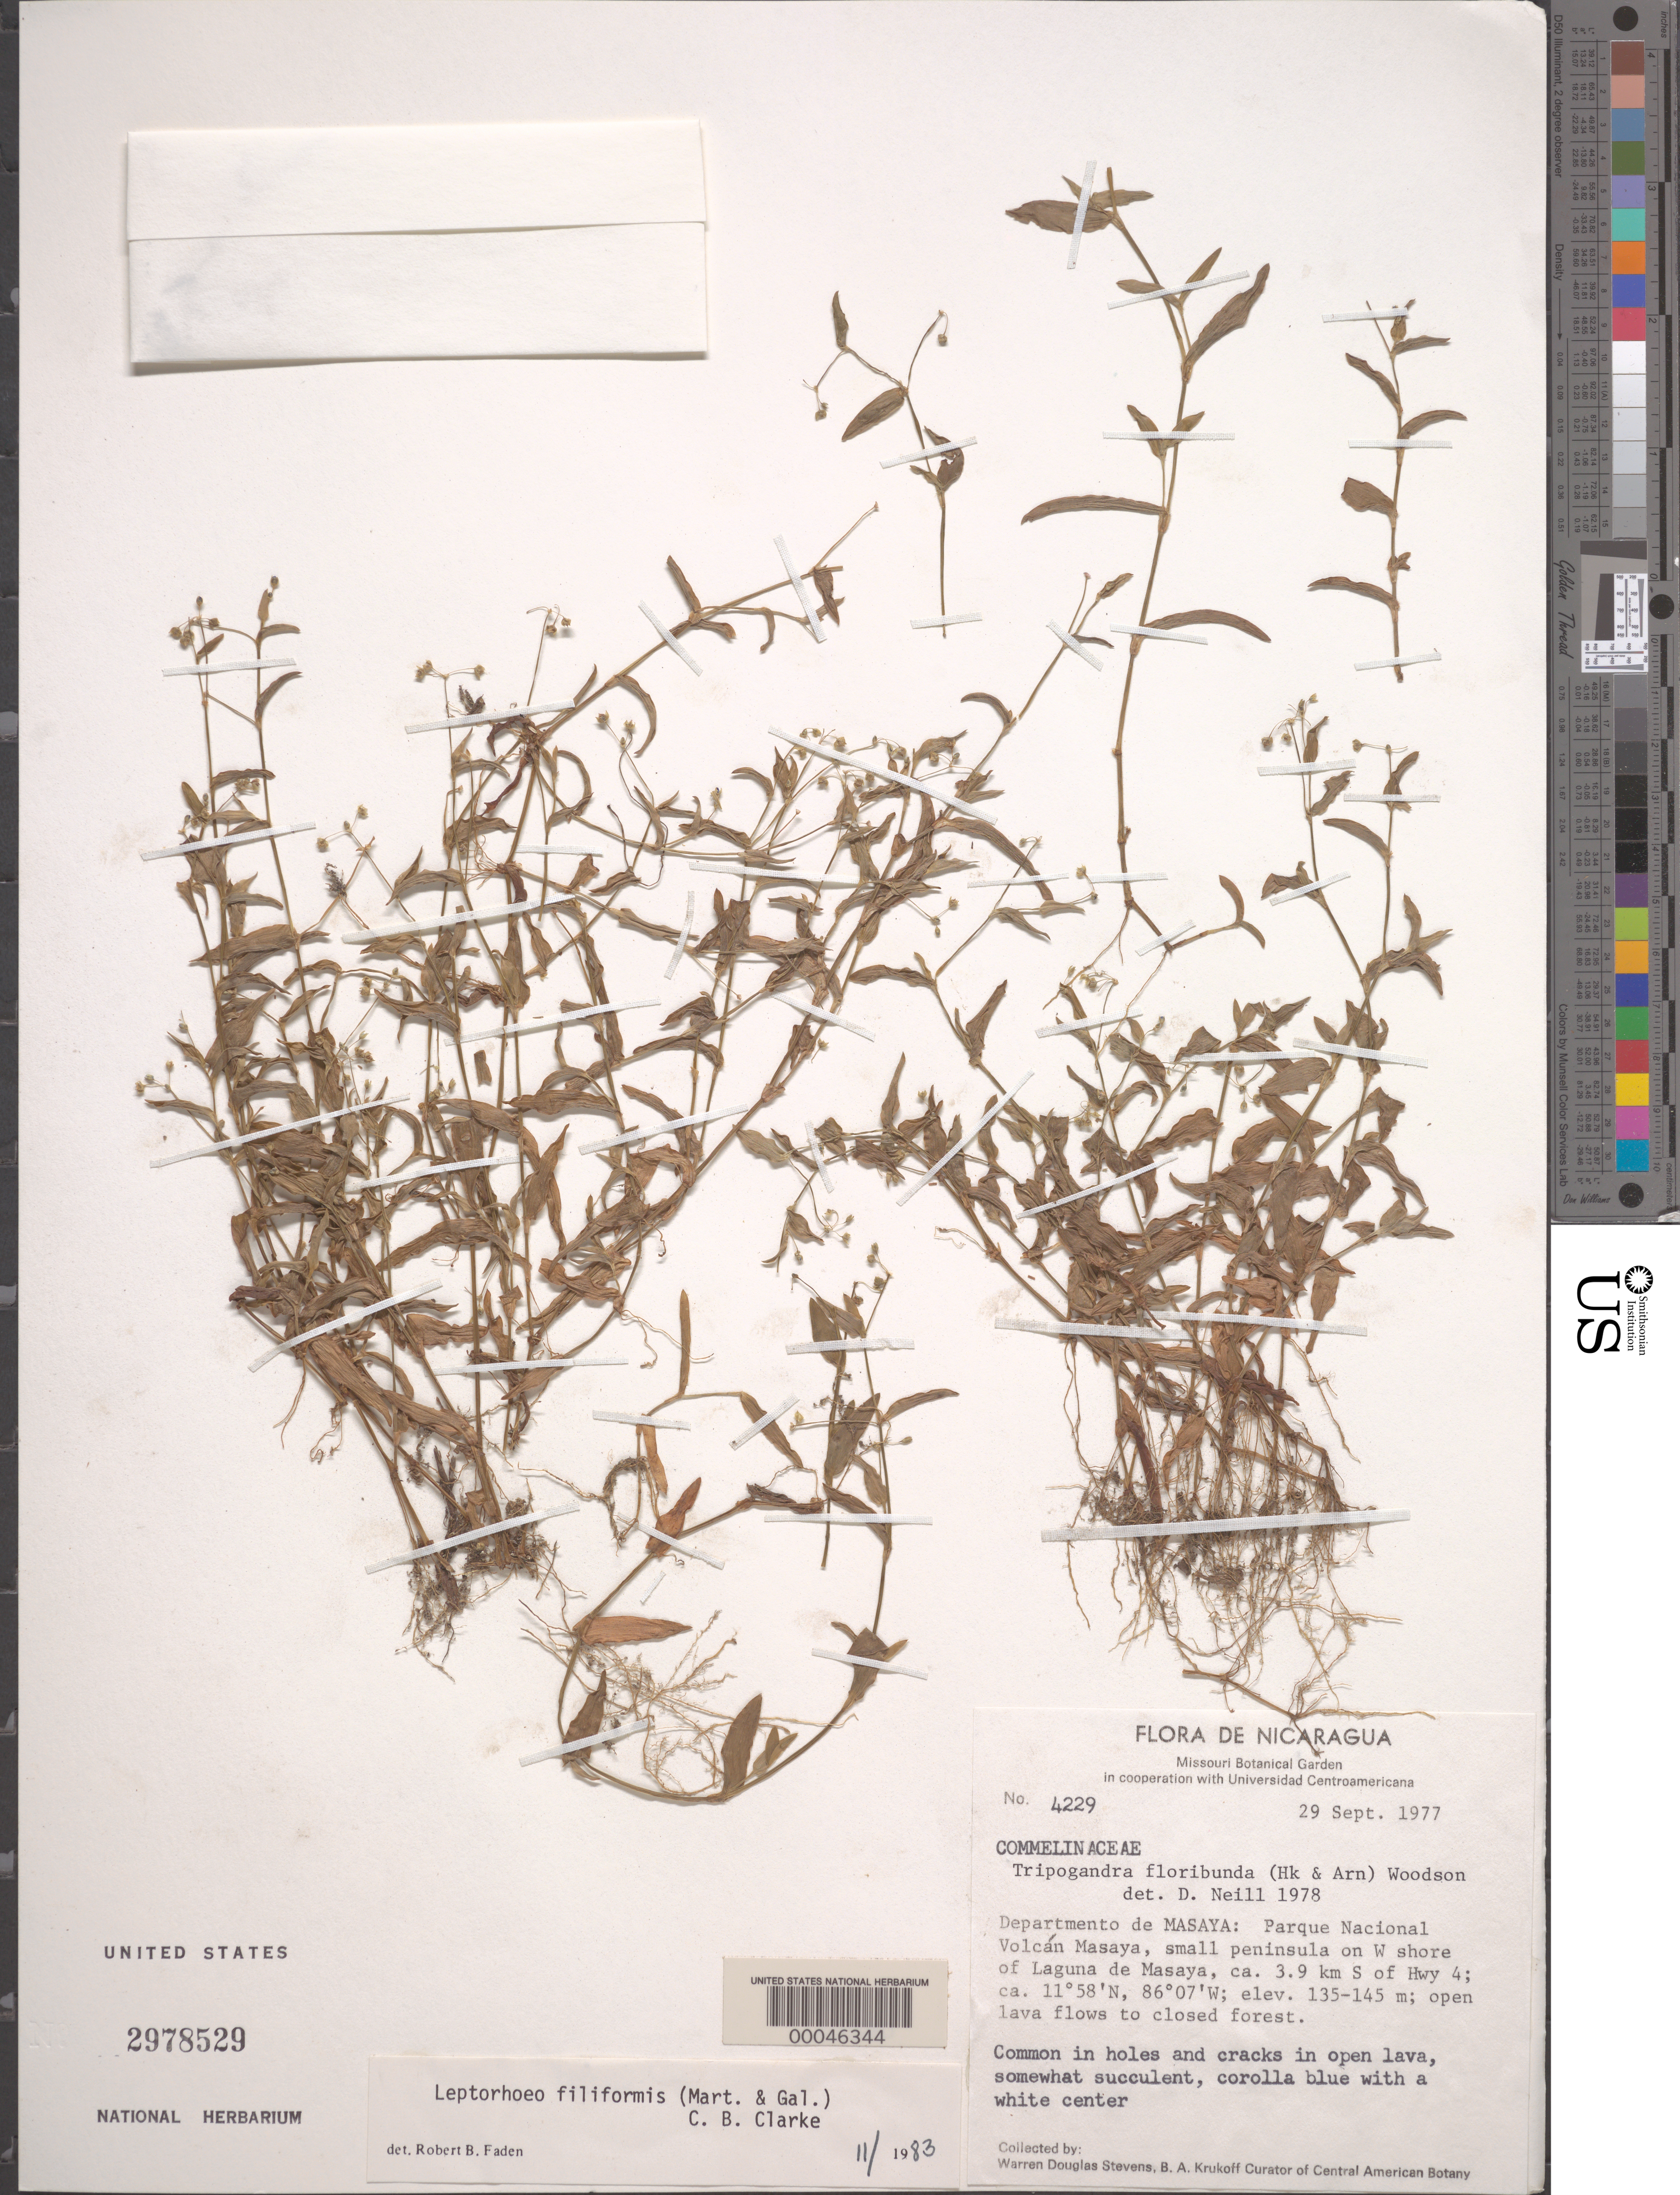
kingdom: Plantae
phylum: Tracheophyta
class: Liliopsida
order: Commelinales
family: Commelinaceae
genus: Callisia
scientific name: Callisia filiformis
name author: (M. Martens & Galeotti) D.R. Hunt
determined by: Faden, Robert B., (US), Smithsonian Institution - National Museum of Natural History (UNITED STATES)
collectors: D. Stevens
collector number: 4229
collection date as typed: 29 Sep 1977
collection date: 1977-09-29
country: Nicaragua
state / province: Masaya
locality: Parque nacional volcan massaya, w shore of laguna de masaya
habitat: Open lava flows to closed forest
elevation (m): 135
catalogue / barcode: US 2978529